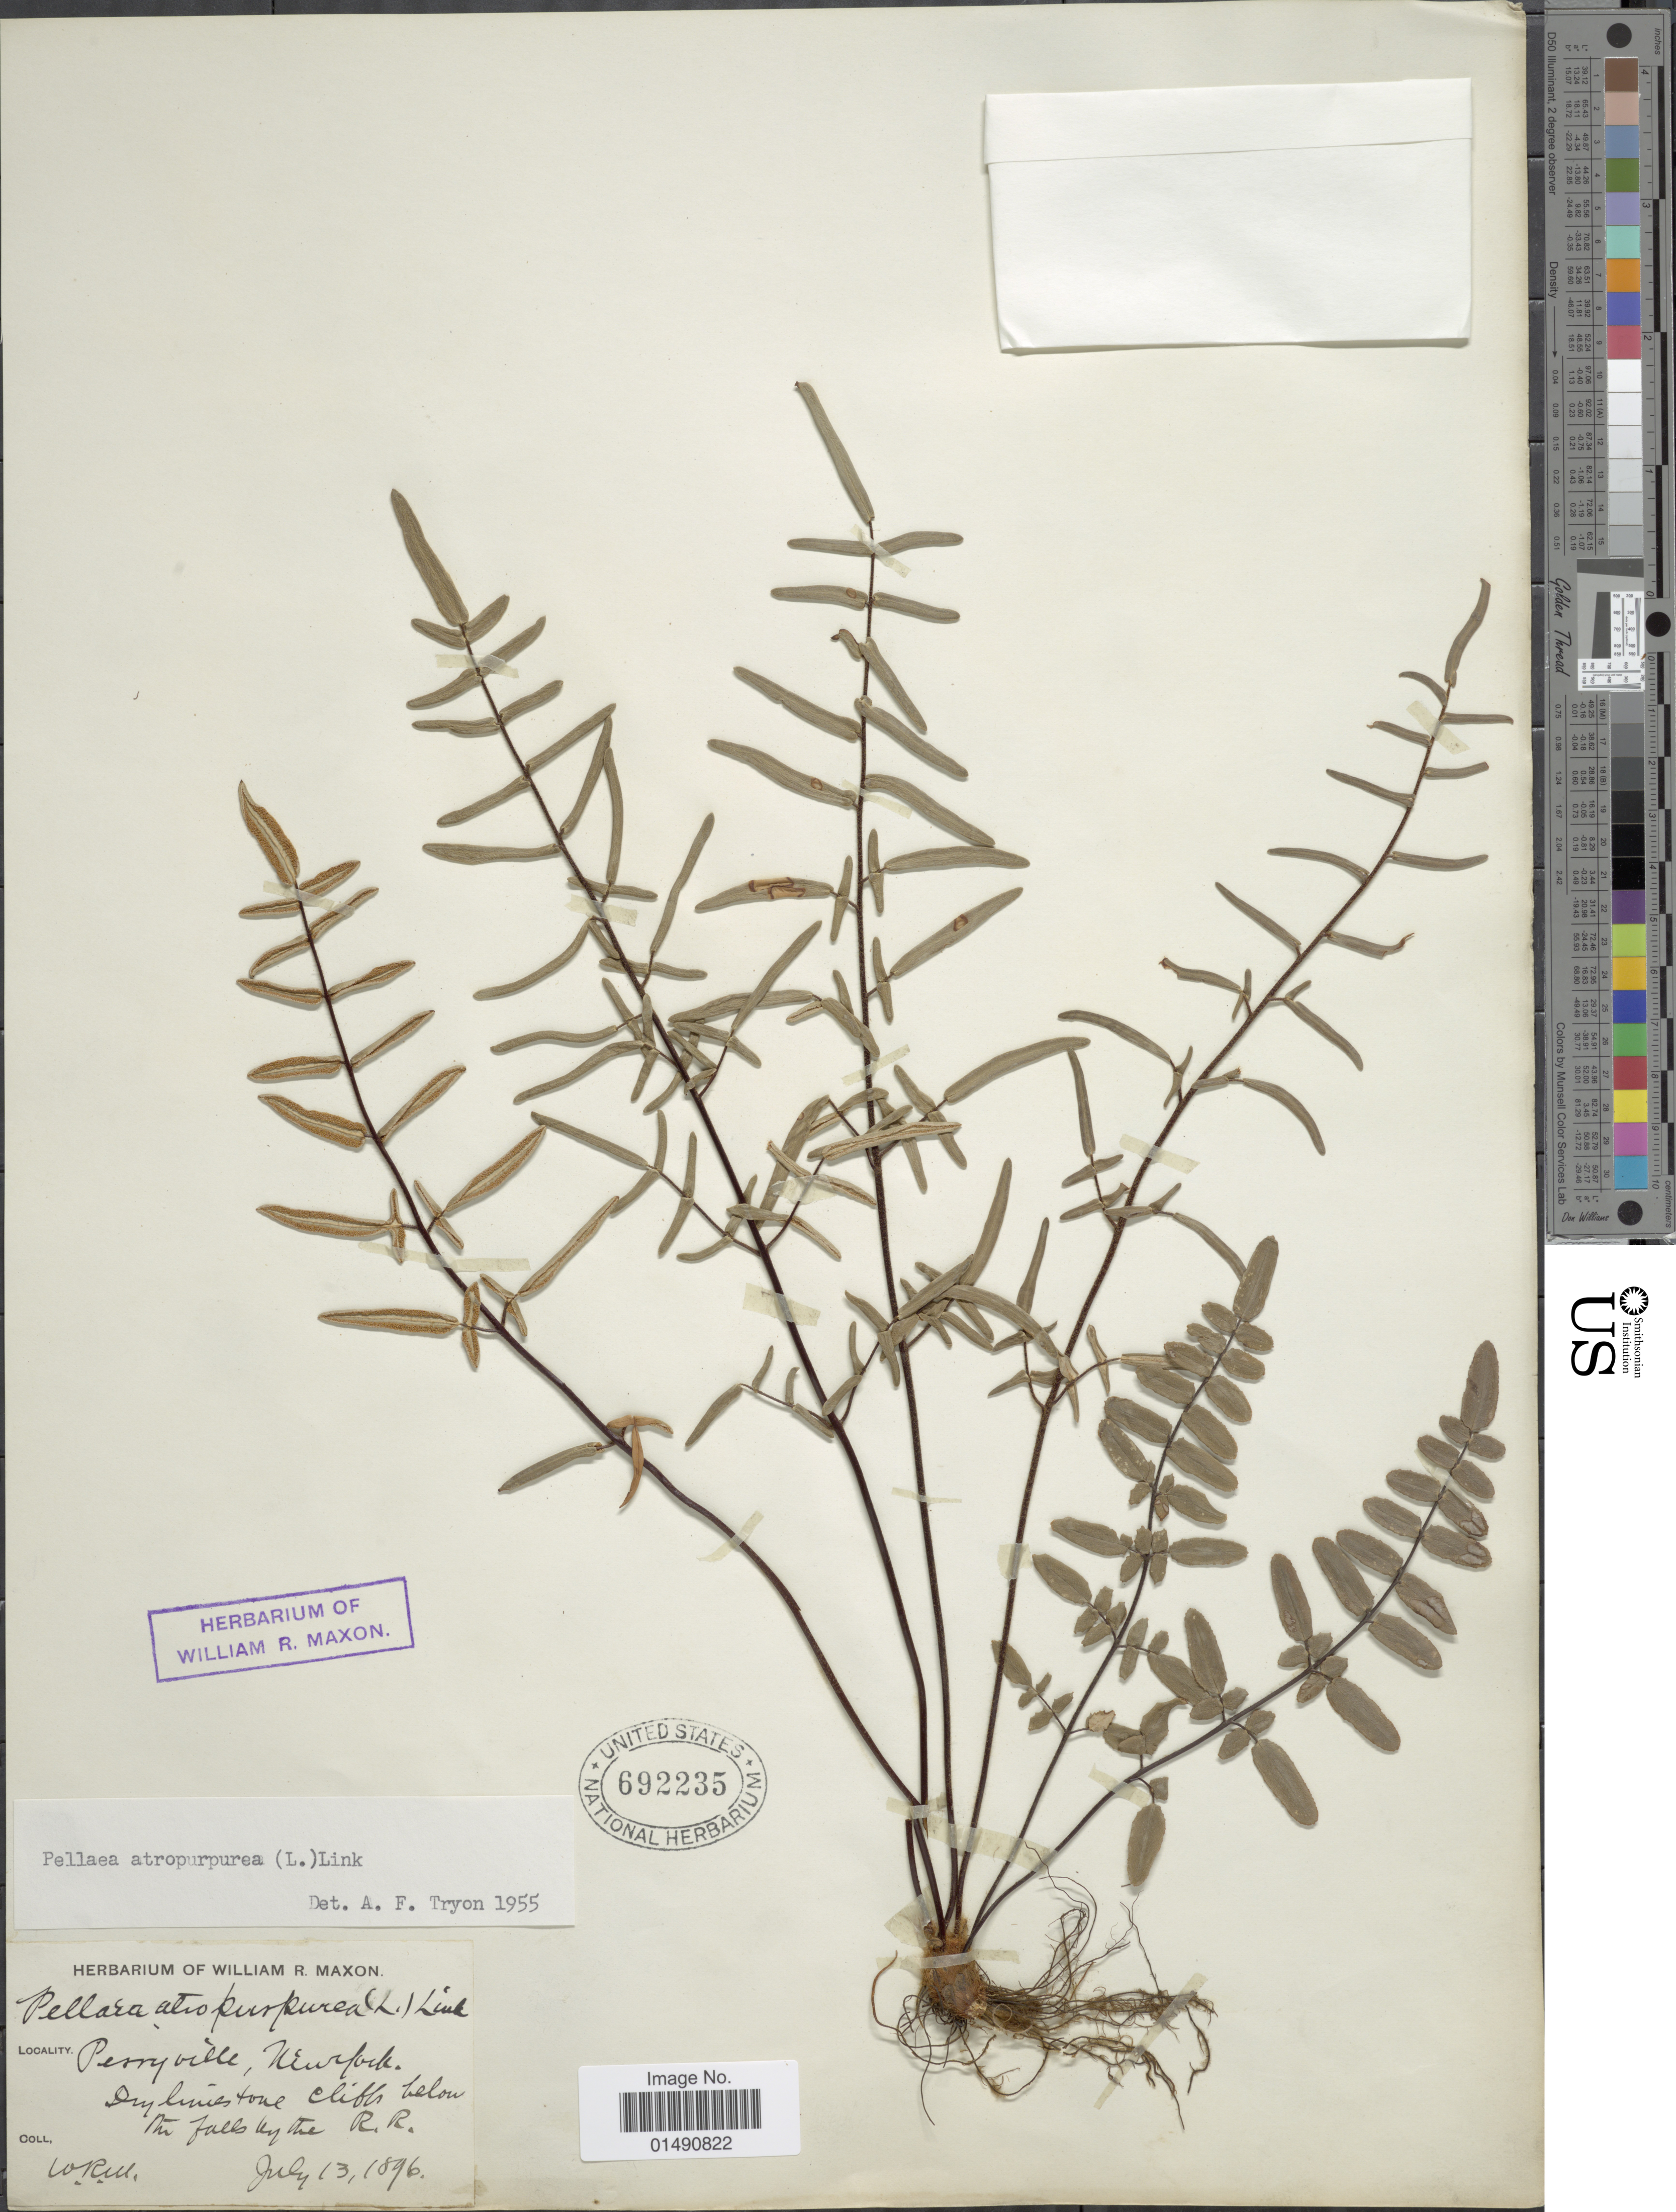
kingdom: Plantae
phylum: Tracheophyta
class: Polypodiopsida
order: Polypodiales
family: Pteridaceae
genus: Pellaea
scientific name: Pellaea atropurpurea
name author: (L.) Link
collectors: W. R. Maxon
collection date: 1896-07-13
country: United States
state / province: New York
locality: Perryville, below Nw Falls by the R.R.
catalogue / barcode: US 692235